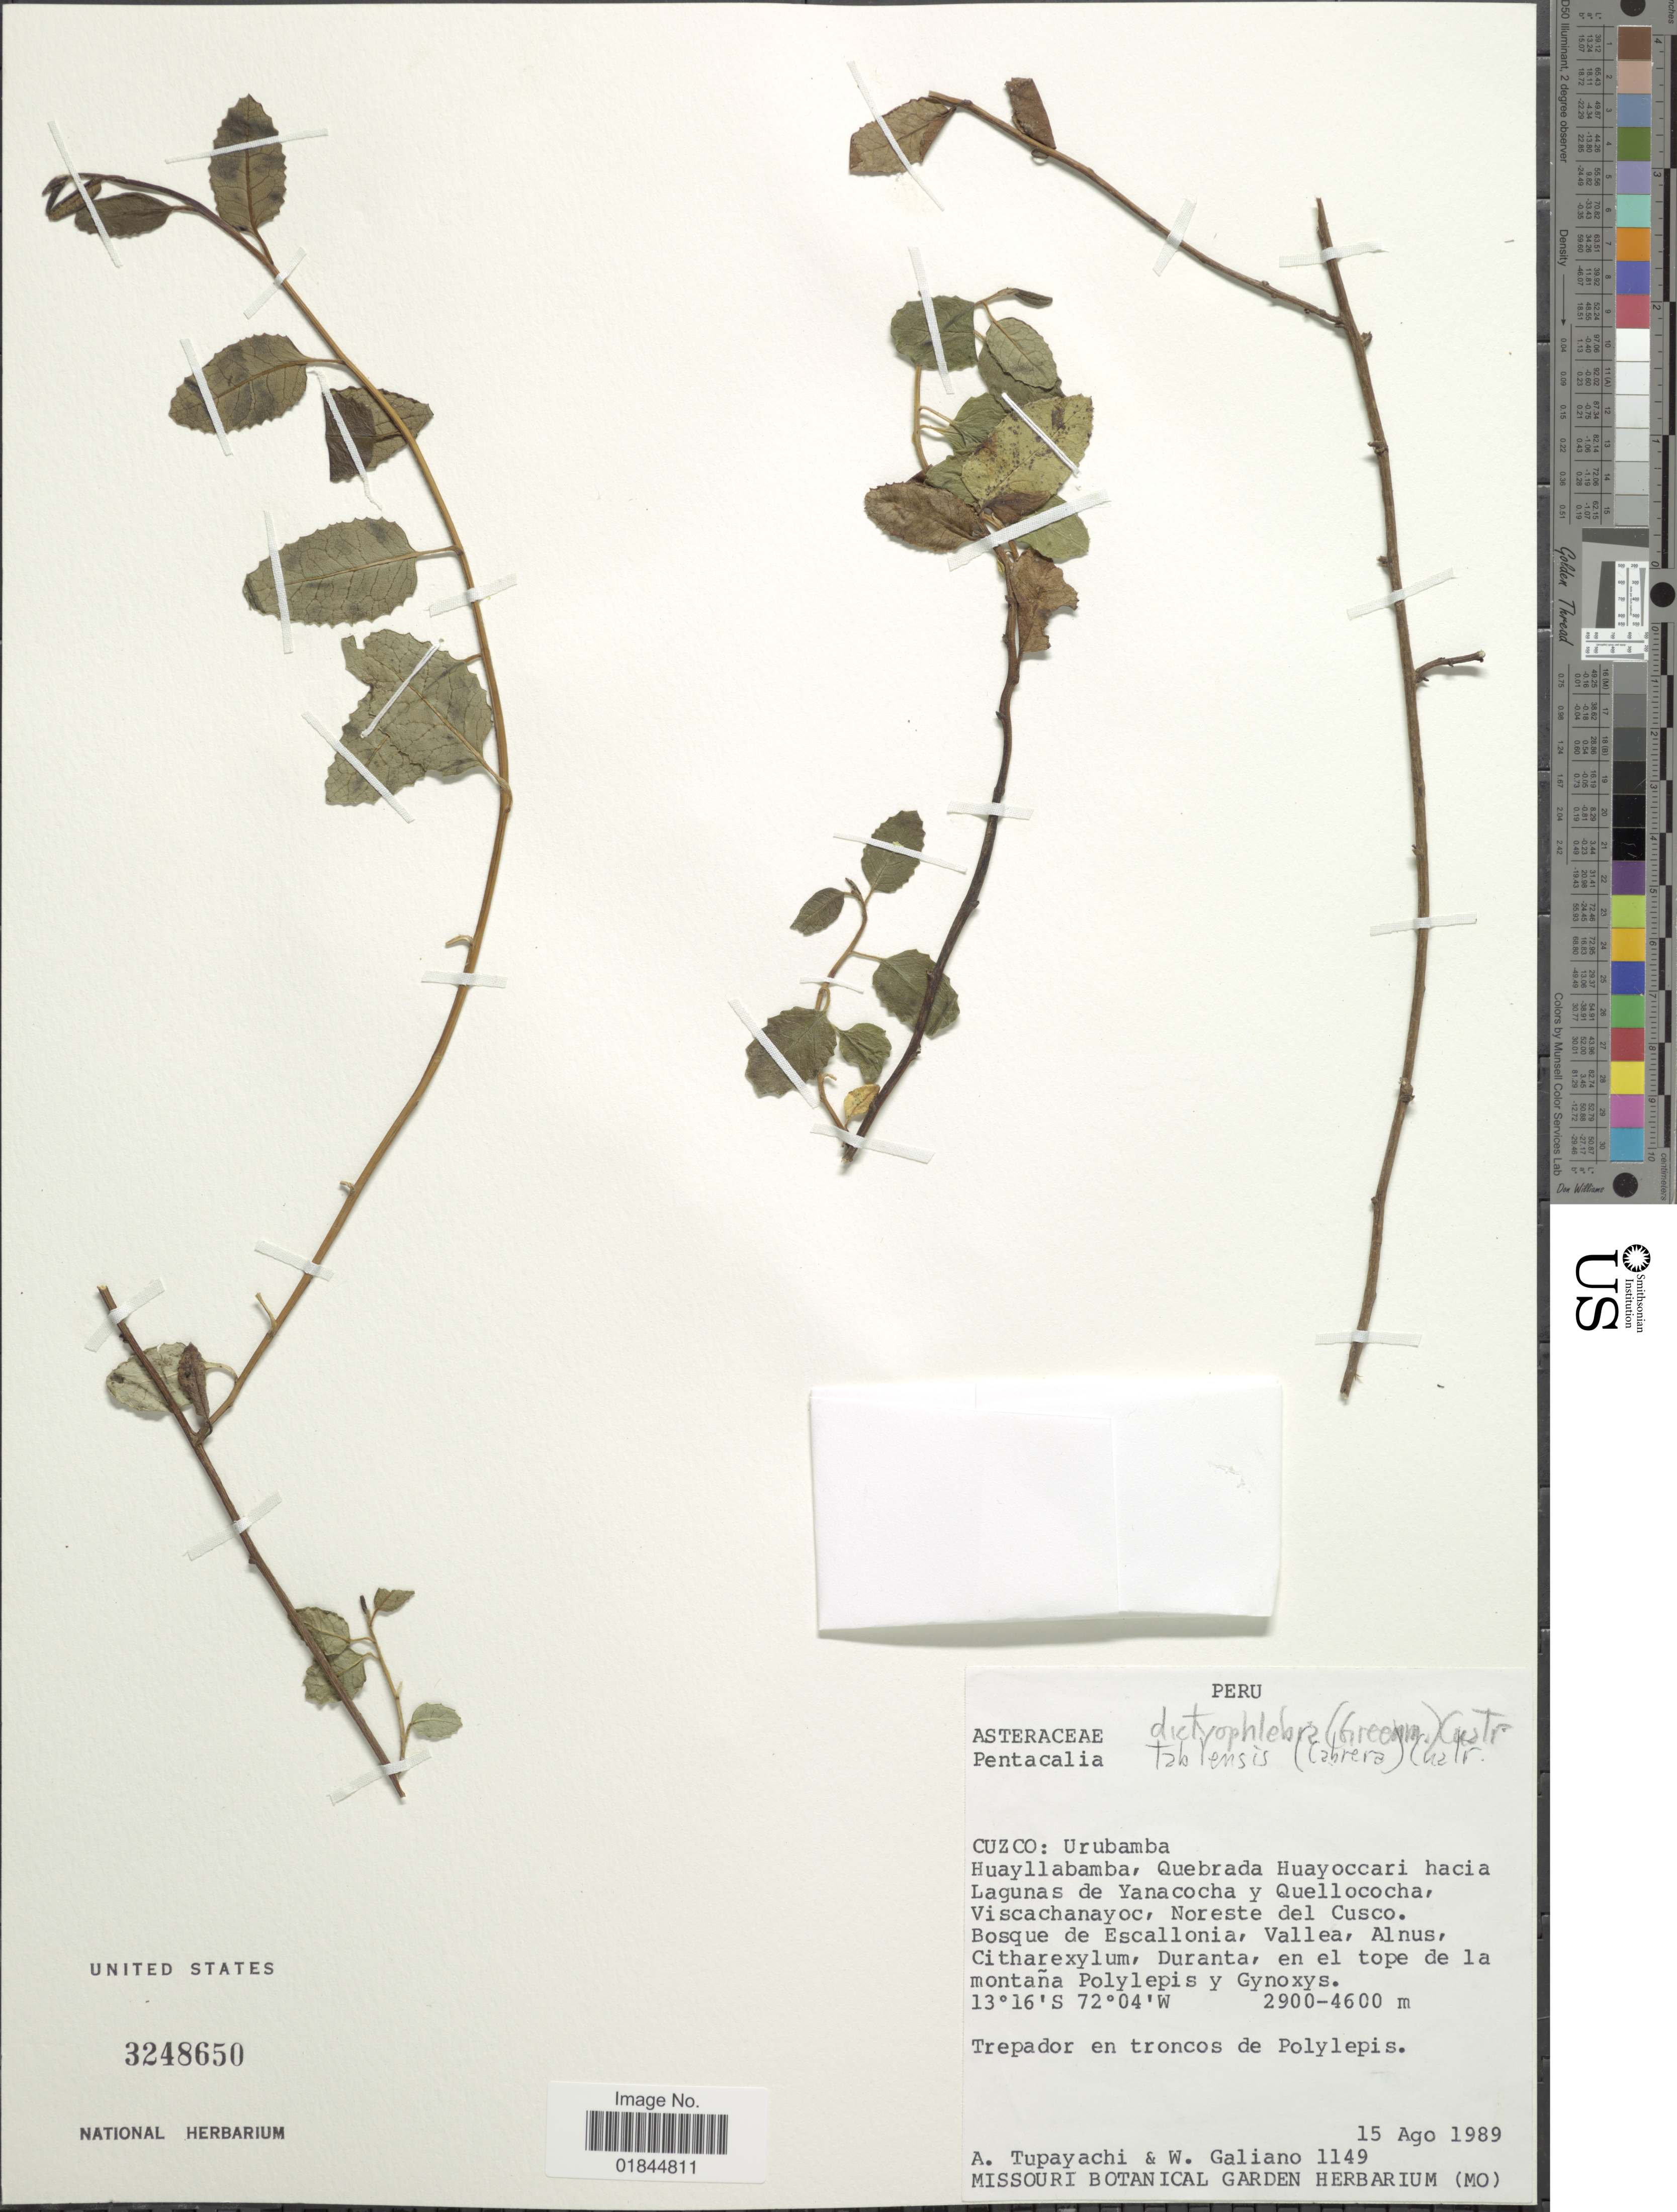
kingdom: Plantae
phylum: Tracheophyta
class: Magnoliopsida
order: Asterales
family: Asteraceae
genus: Pentacalia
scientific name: Pentacalia dictyophlebia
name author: (Greenm.) Cuatrec.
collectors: A. Tupayachi H. & W. Galiano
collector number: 1149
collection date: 1989-08-15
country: Peru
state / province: Cusco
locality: Cuzco: Urubamba. Huaylllabamba, Quebrada Huayoccari hacia Lagunas de yanacocha y Quellococha, Viscachanayoc, Noreste del Cusco.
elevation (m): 2900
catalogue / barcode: US 3248650